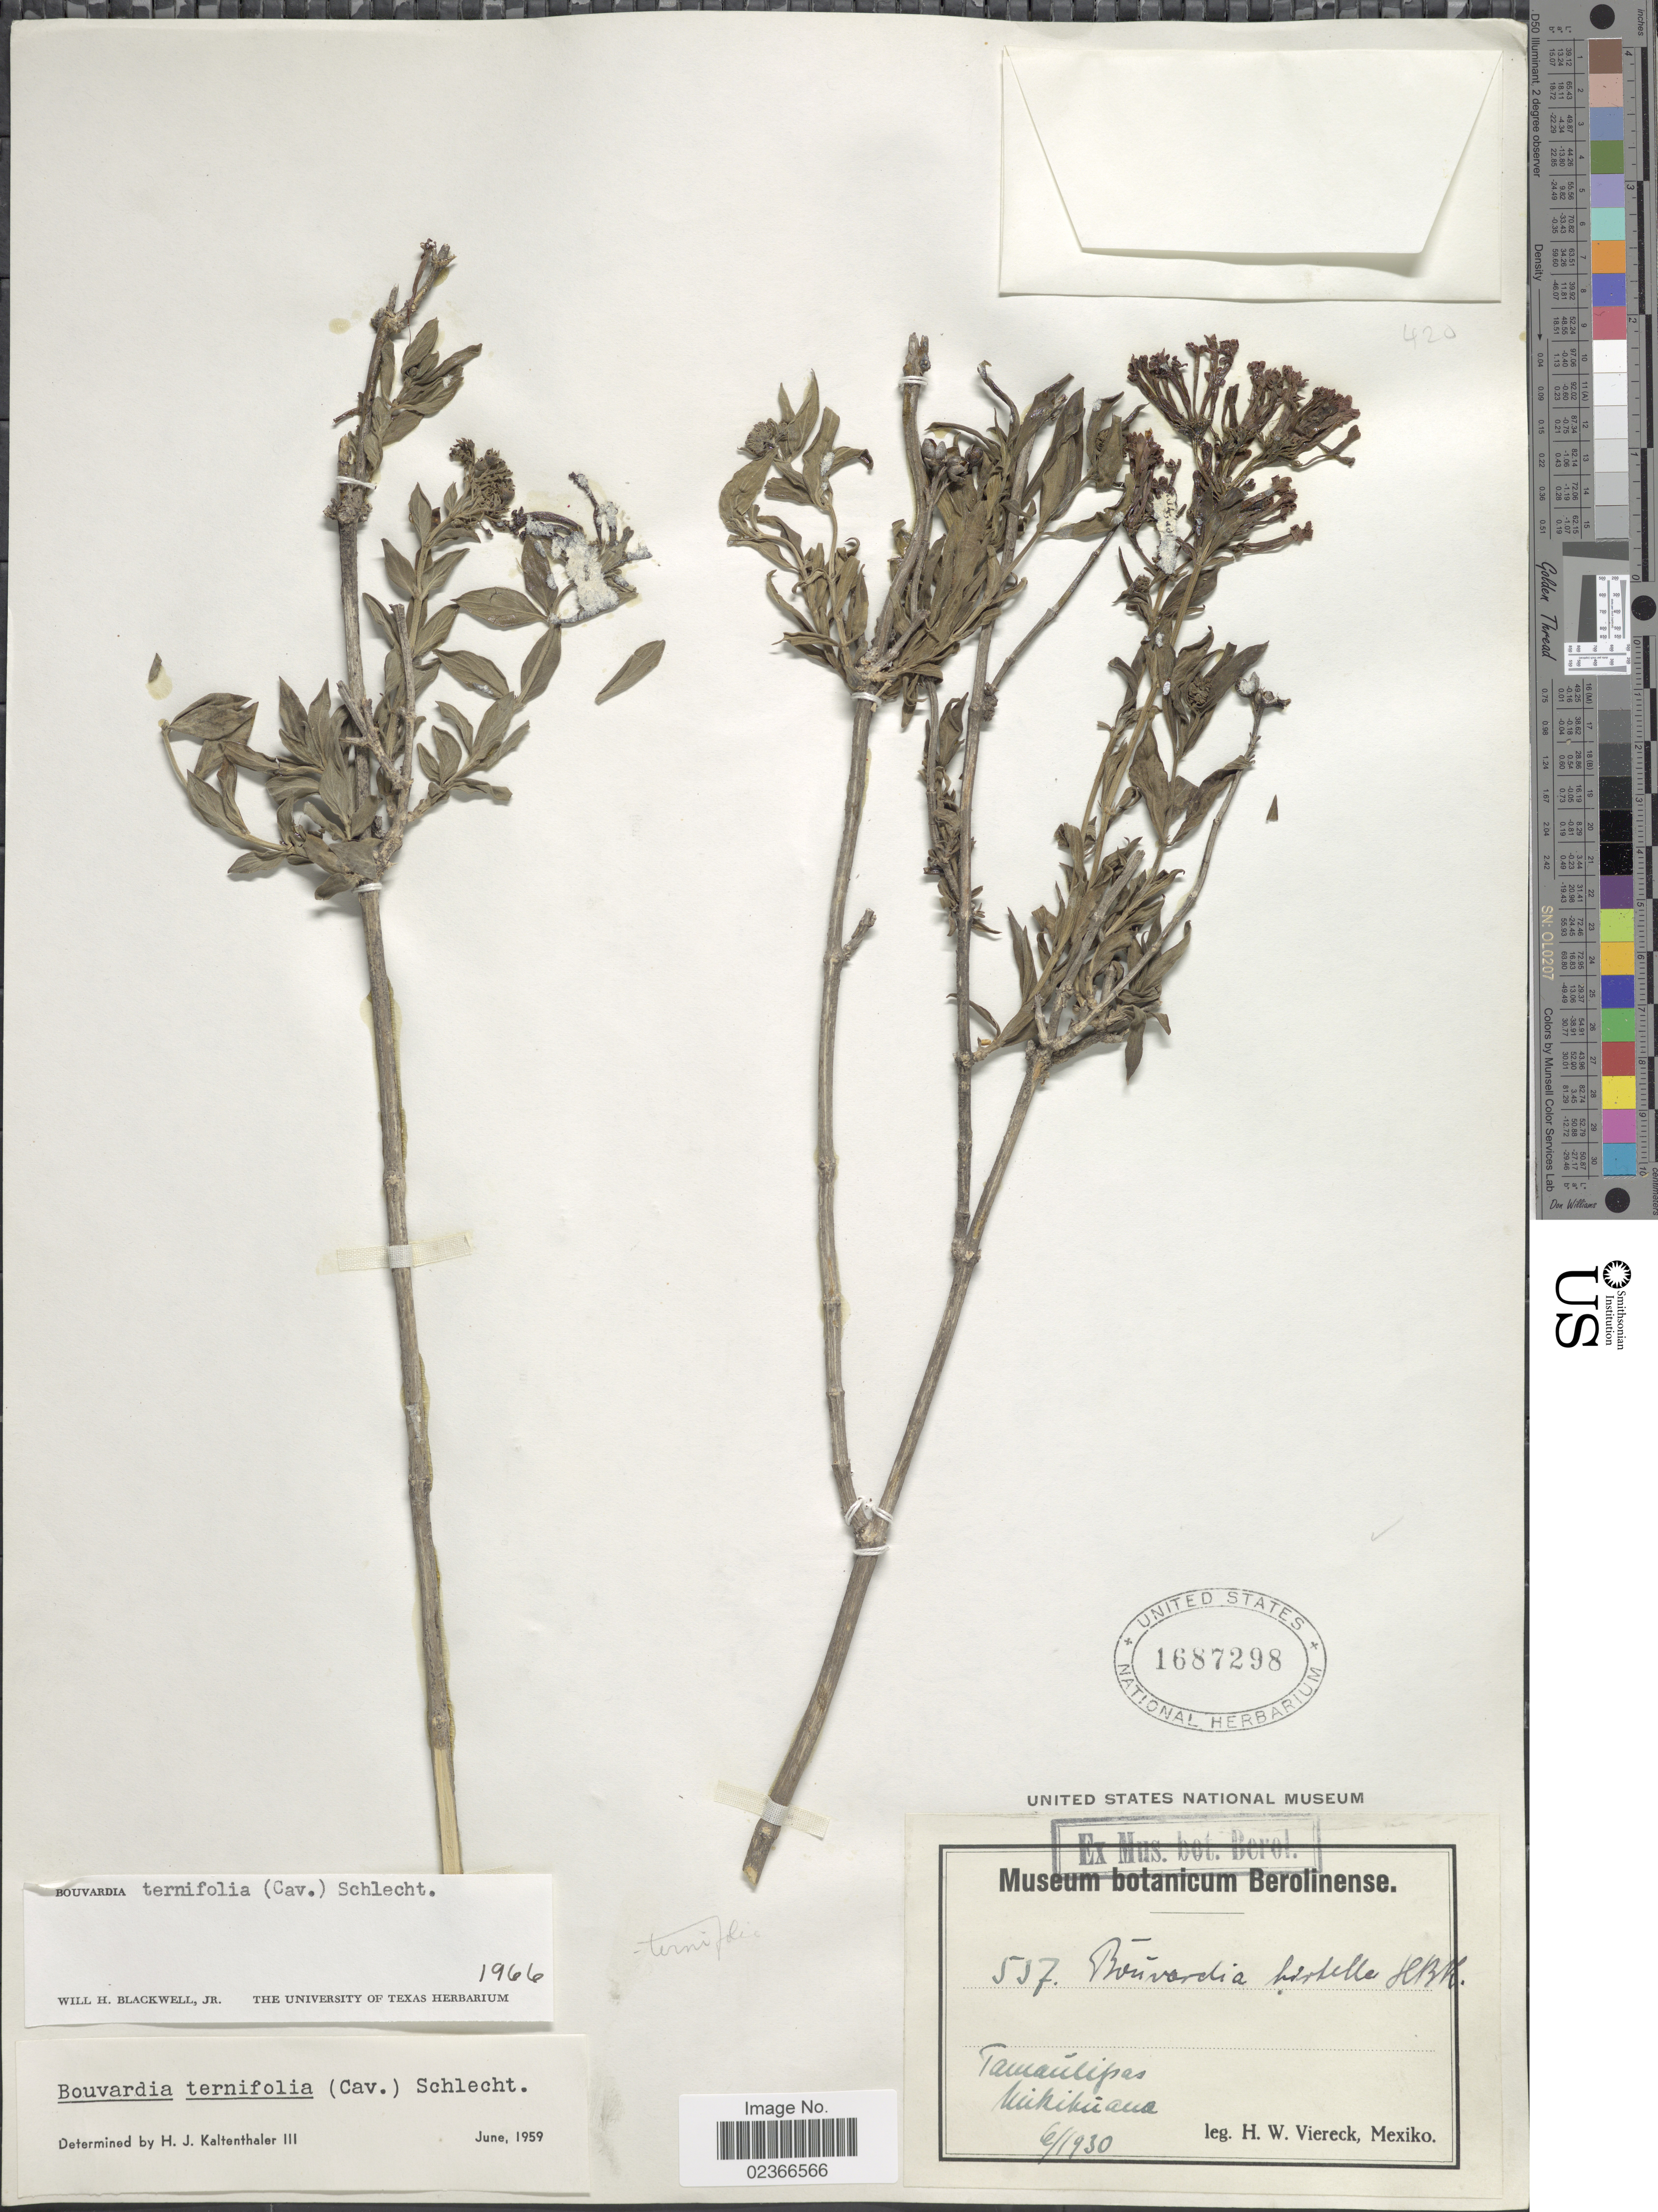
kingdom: Plantae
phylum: Tracheophyta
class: Magnoliopsida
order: Gentianales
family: Rubiaceae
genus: Bouvardia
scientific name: Bouvardia ternifolia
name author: (Cav.) Schltdl.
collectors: H. W. Viereck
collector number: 557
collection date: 1930-06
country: Mexico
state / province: Tamaulipas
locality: Mickihuana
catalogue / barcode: US 1687298